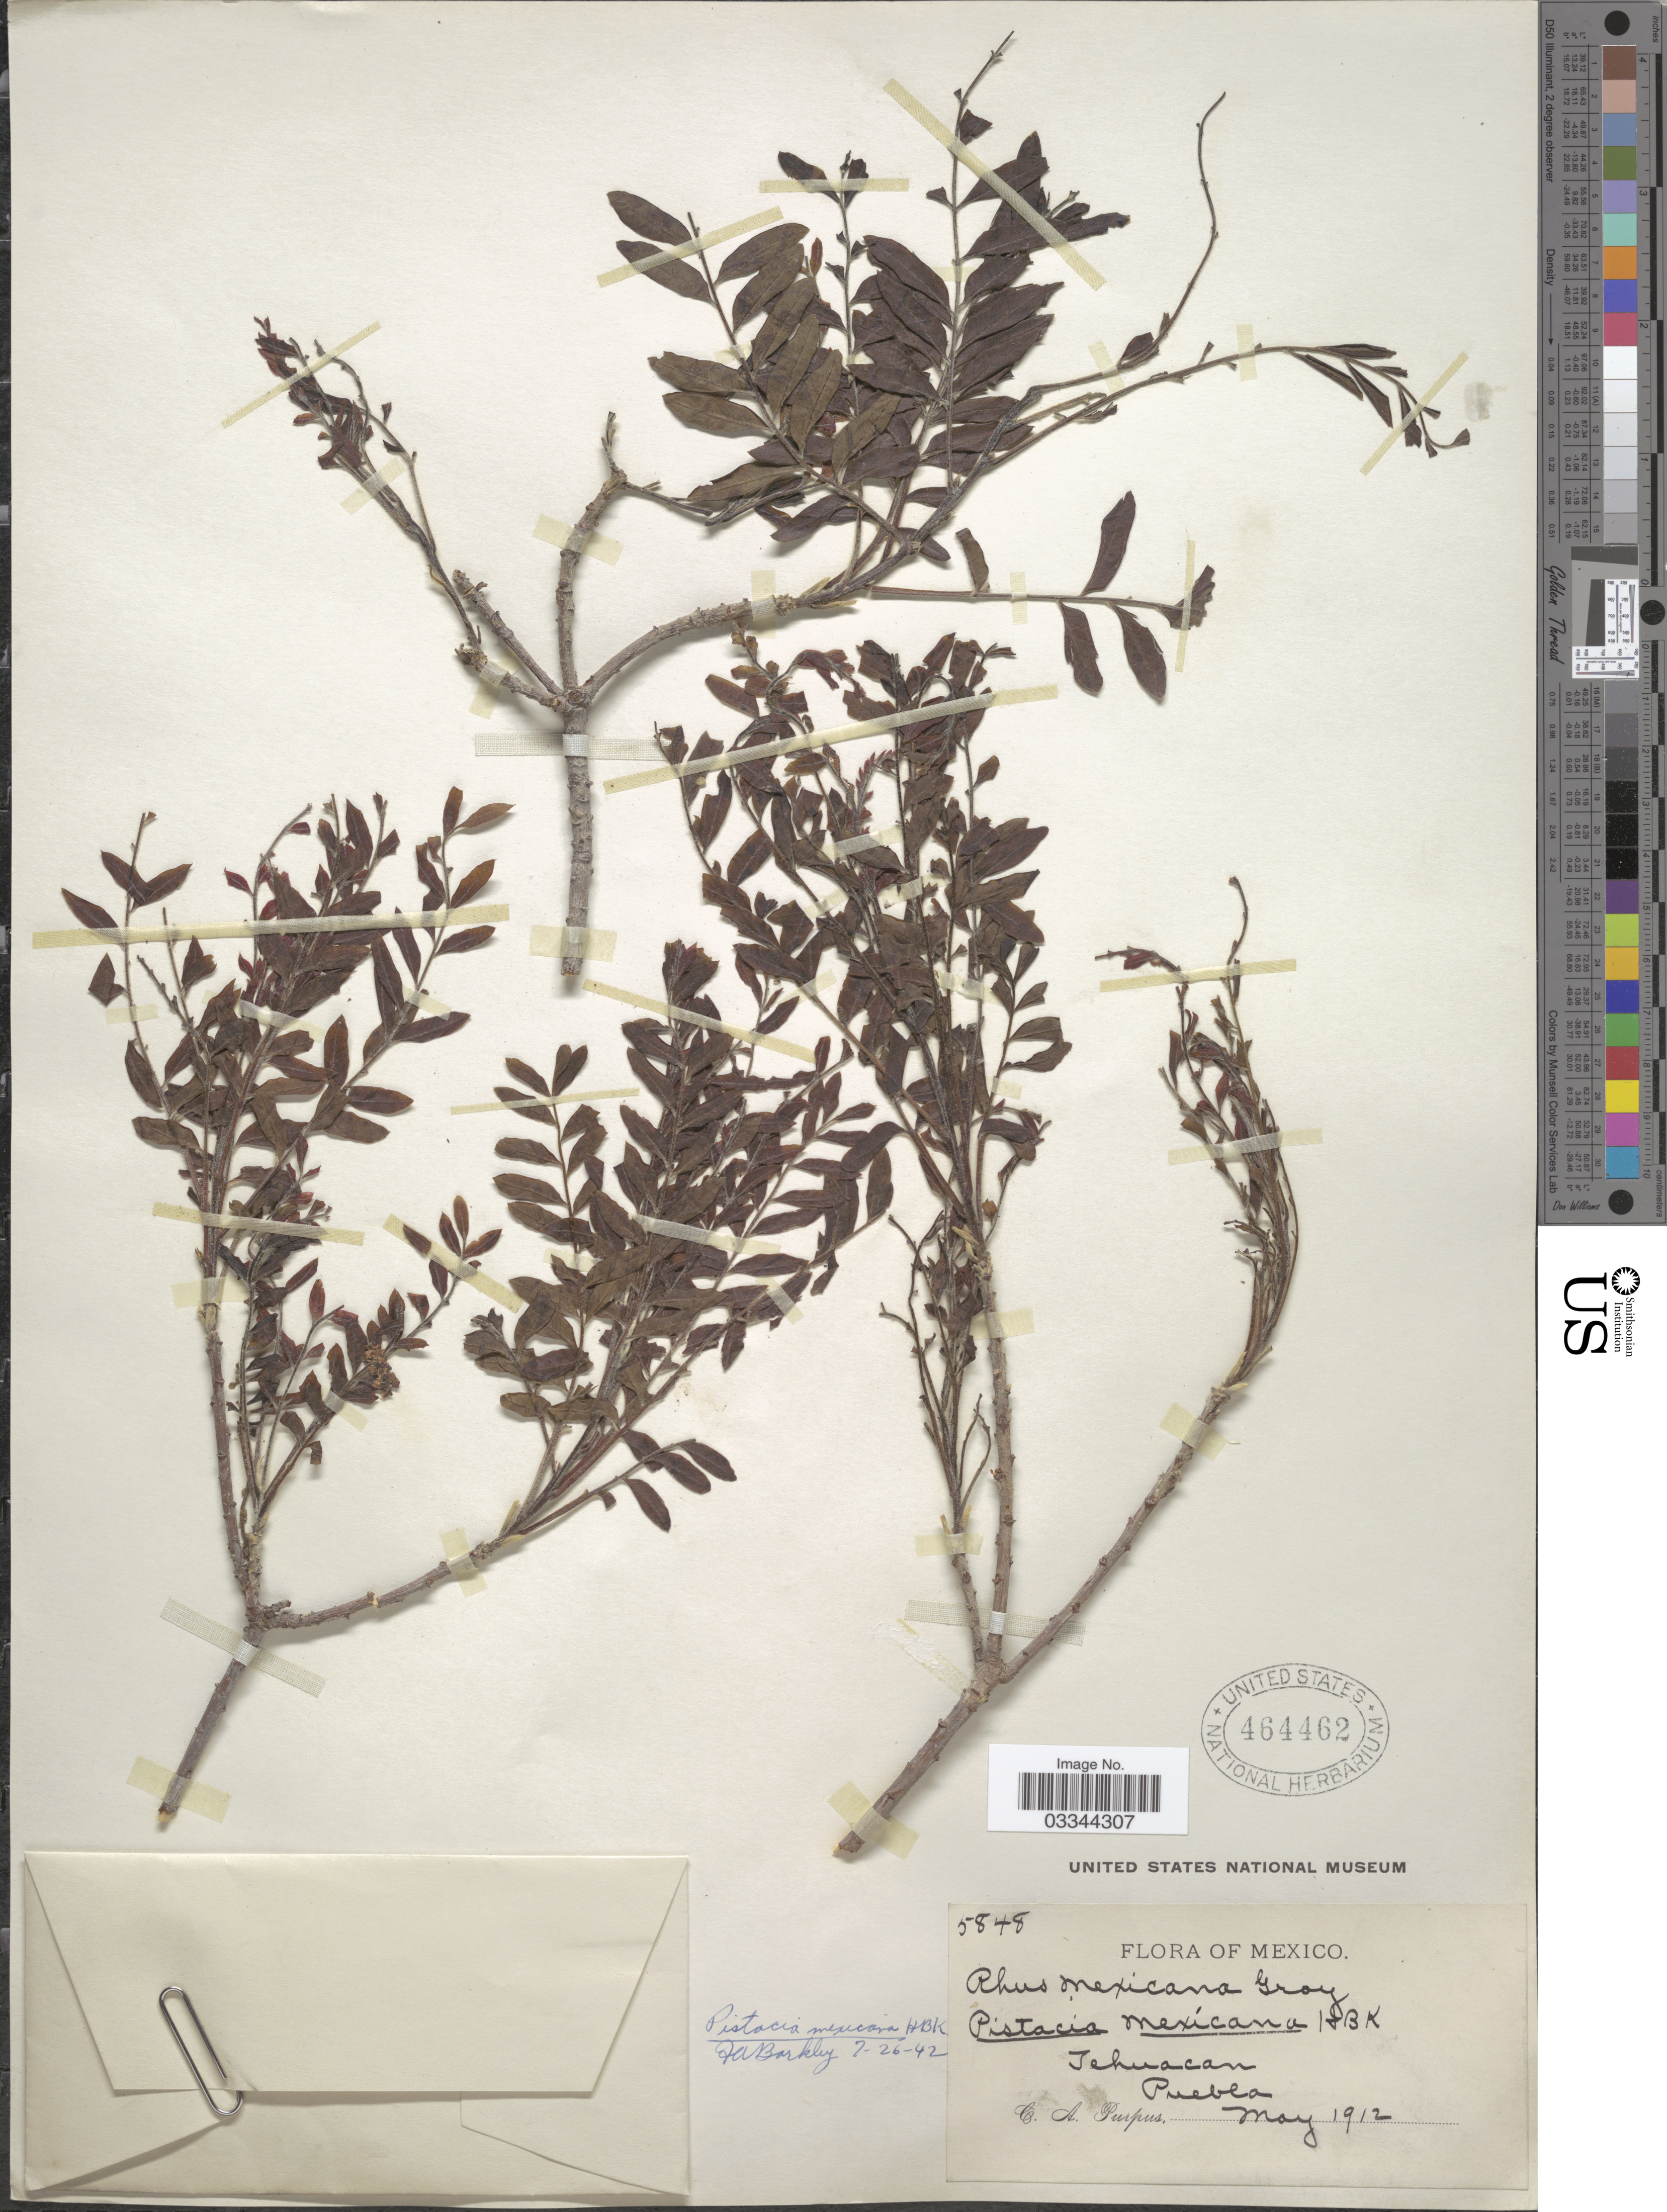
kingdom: Plantae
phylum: Tracheophyta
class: Magnoliopsida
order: Sapindales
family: Anacardiaceae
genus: Pistacia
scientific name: Pistacia mexicana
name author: Kunth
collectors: C. A. Purpus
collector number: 5848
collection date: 1912-05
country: Mexico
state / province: Puebla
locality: Tehuacan.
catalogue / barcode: US 464462